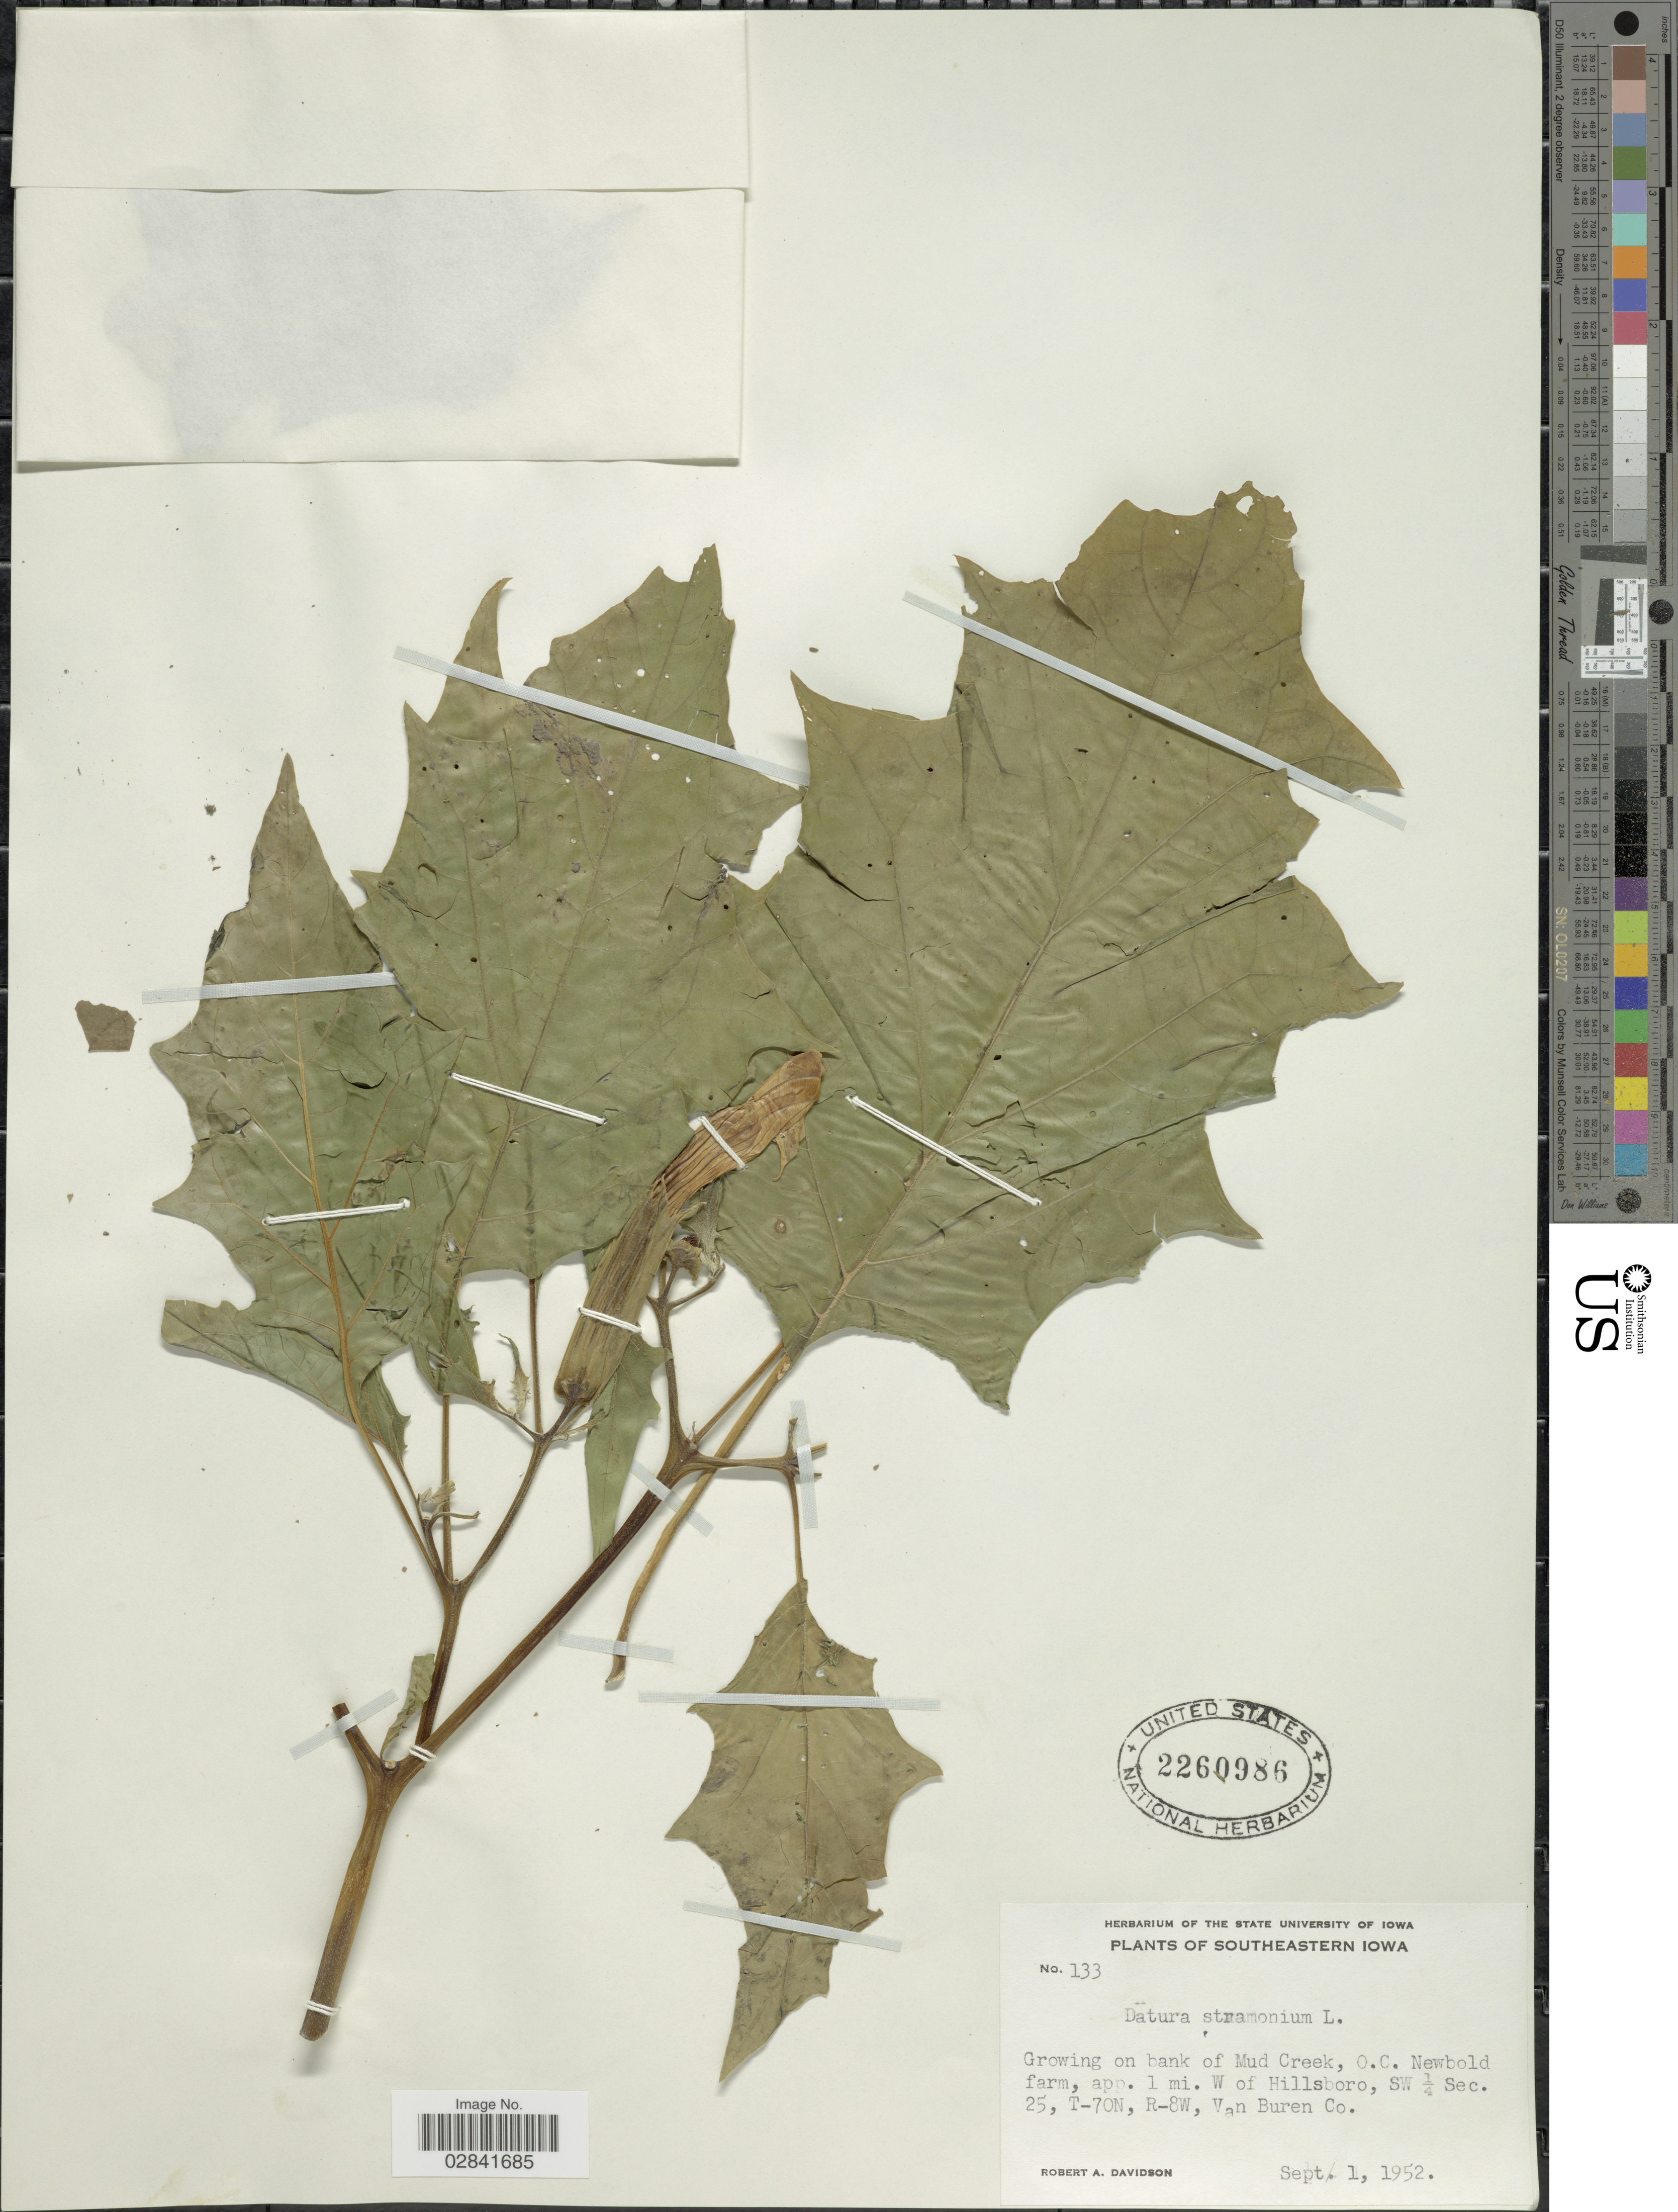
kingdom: Plantae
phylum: Tracheophyta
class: Magnoliopsida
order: Solanales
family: Solanaceae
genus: Datura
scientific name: Datura stramonium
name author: L.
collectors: R. A. Davidson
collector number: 133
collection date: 1952-09-01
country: United States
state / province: Iowa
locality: Southeastern Iowa. Growing on bank of Mud Creek, O. C. Newbold farm, app. 1 mi. W of Hillsboro, SW ¼ Sec. 25, T-70N, R-8W, Van Buren Co.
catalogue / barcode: US 2260986